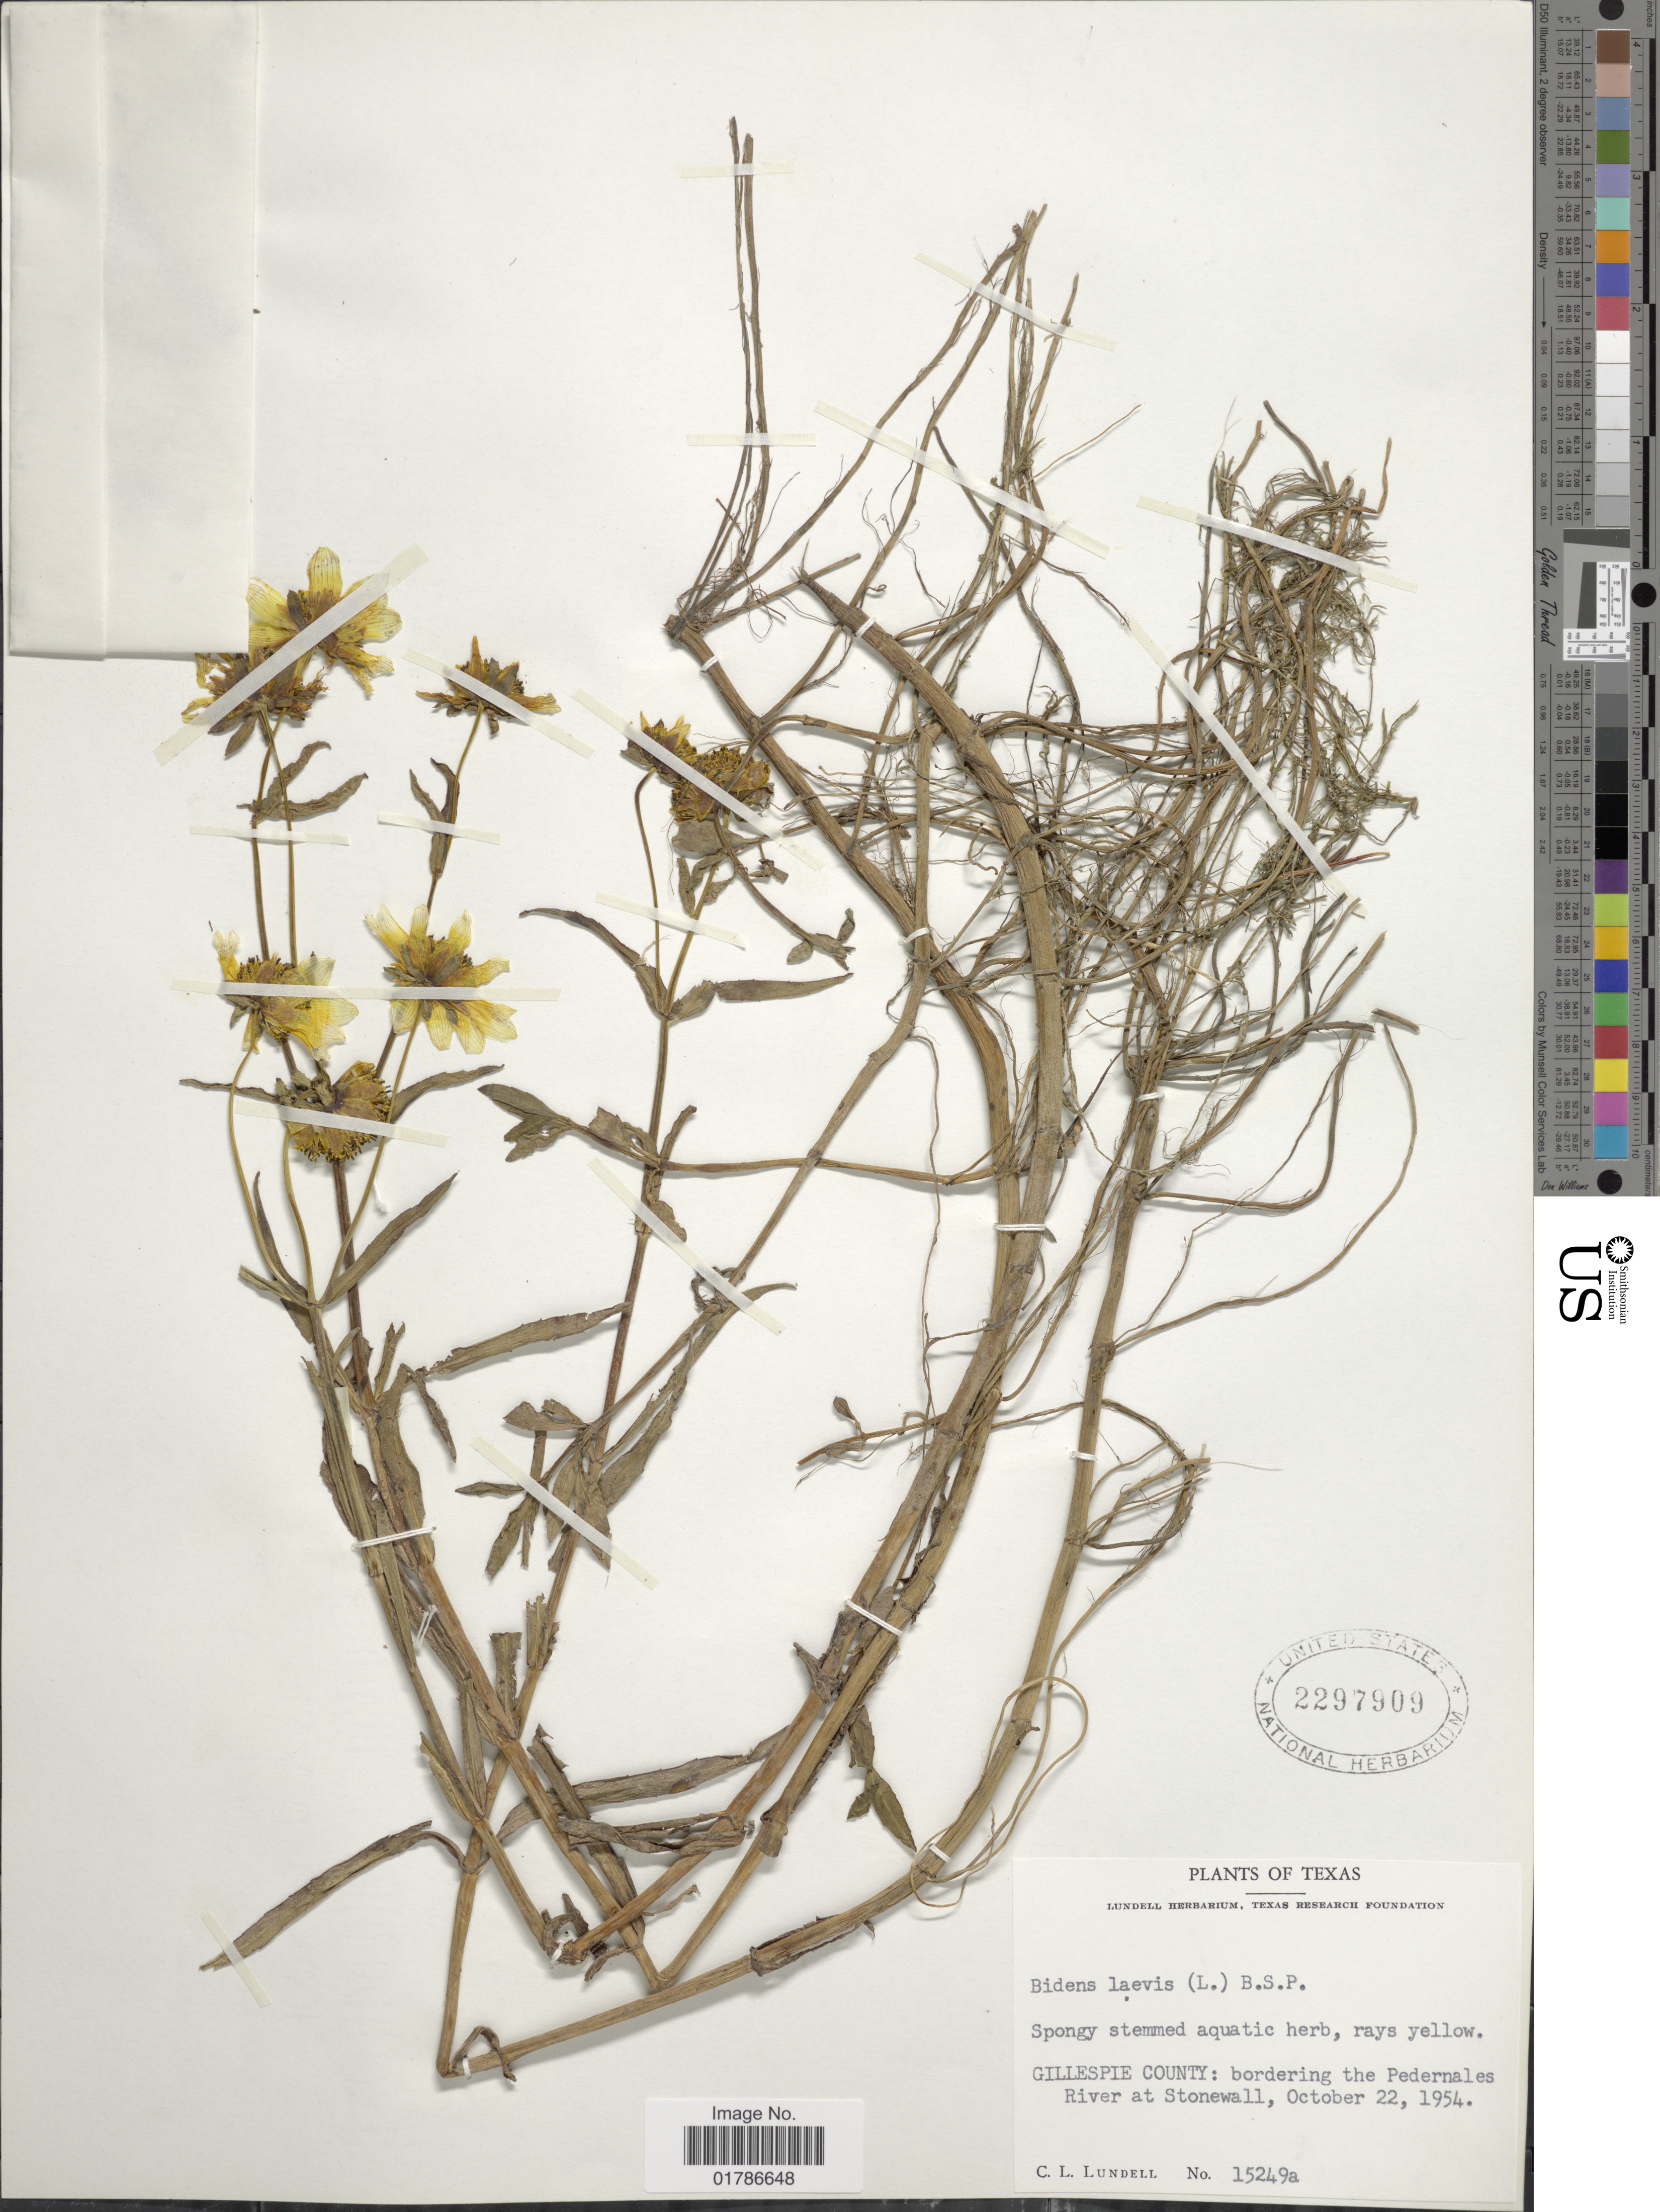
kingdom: Plantae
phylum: Tracheophyta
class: Magnoliopsida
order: Asterales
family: Asteraceae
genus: Bidens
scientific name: Bidens laevis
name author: (L.) Britton, Stearns & Poggenb.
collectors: C. L. Lundell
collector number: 15249a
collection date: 1954-10-22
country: United States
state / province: Texas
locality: Gillespie County: bordering the Pedernales River at Stonewall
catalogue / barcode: US 2297909